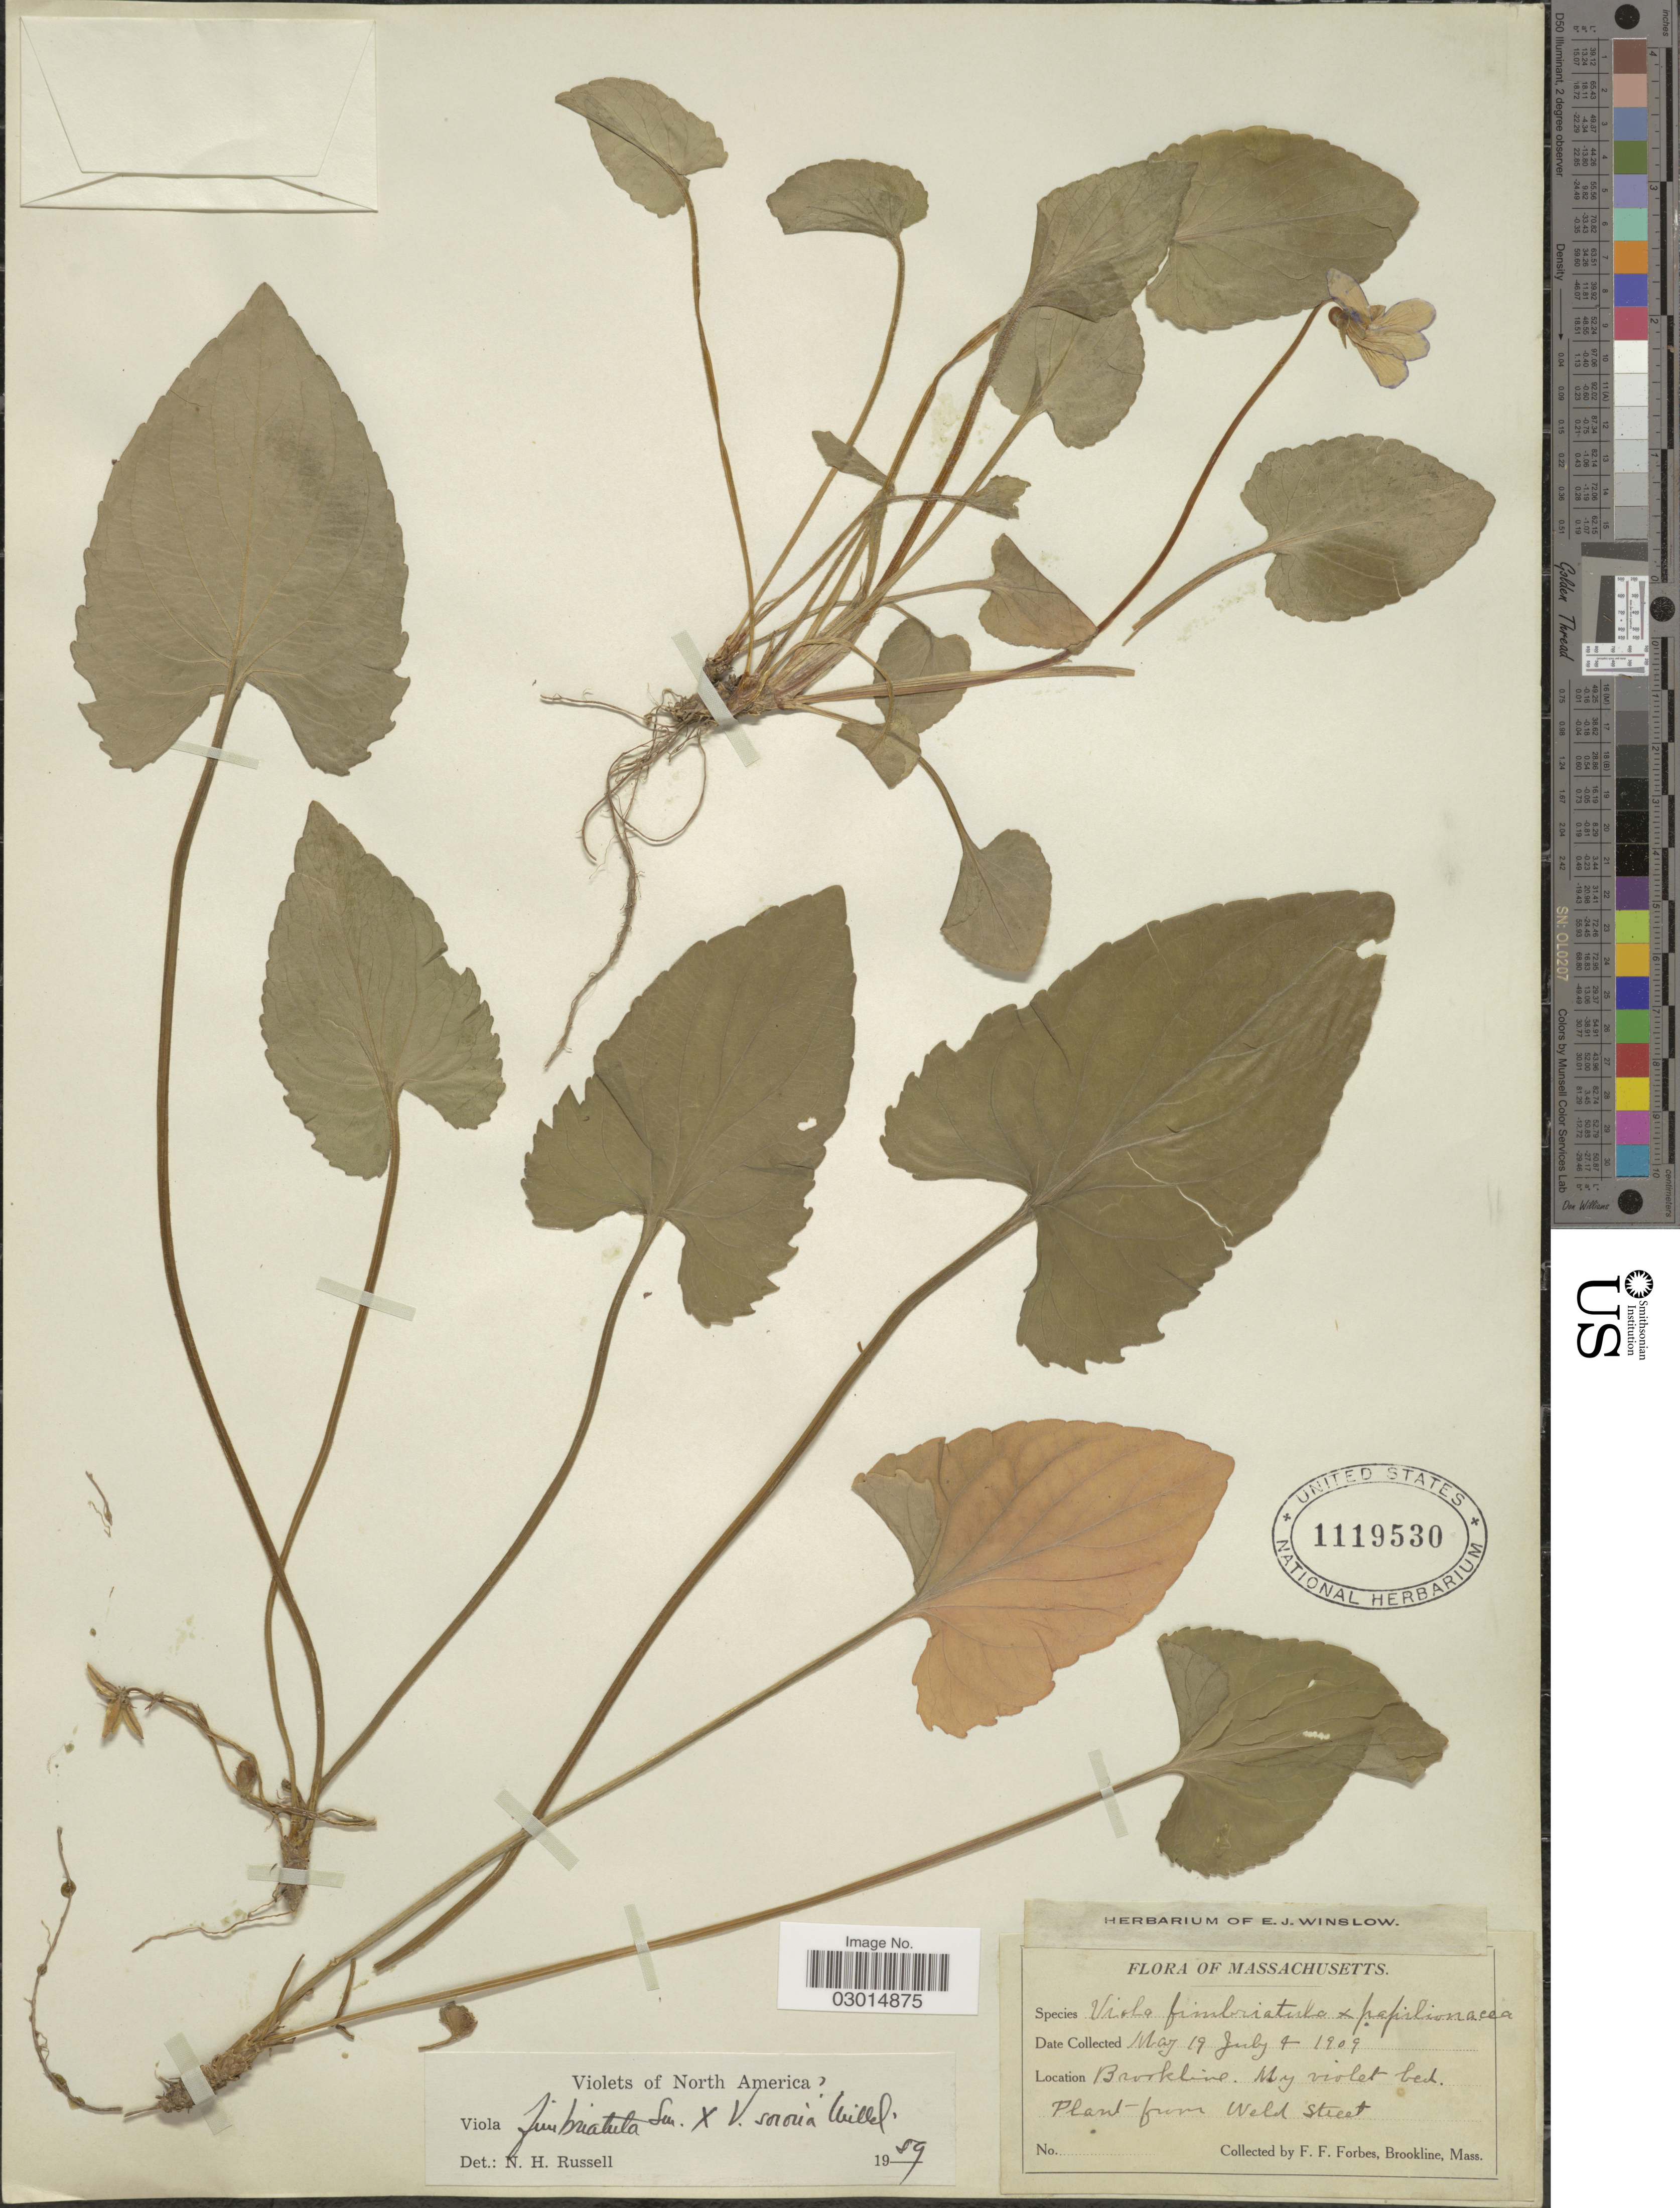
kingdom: Plantae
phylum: Tracheophyta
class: Magnoliopsida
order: Malpighiales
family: Violaceae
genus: Viola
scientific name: Viola fimbriatula x V. sororia Willd.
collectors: F. Forbes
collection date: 1909-05-19/1909-07-04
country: United States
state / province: Massachusetts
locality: Brookline.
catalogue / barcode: US 1119530